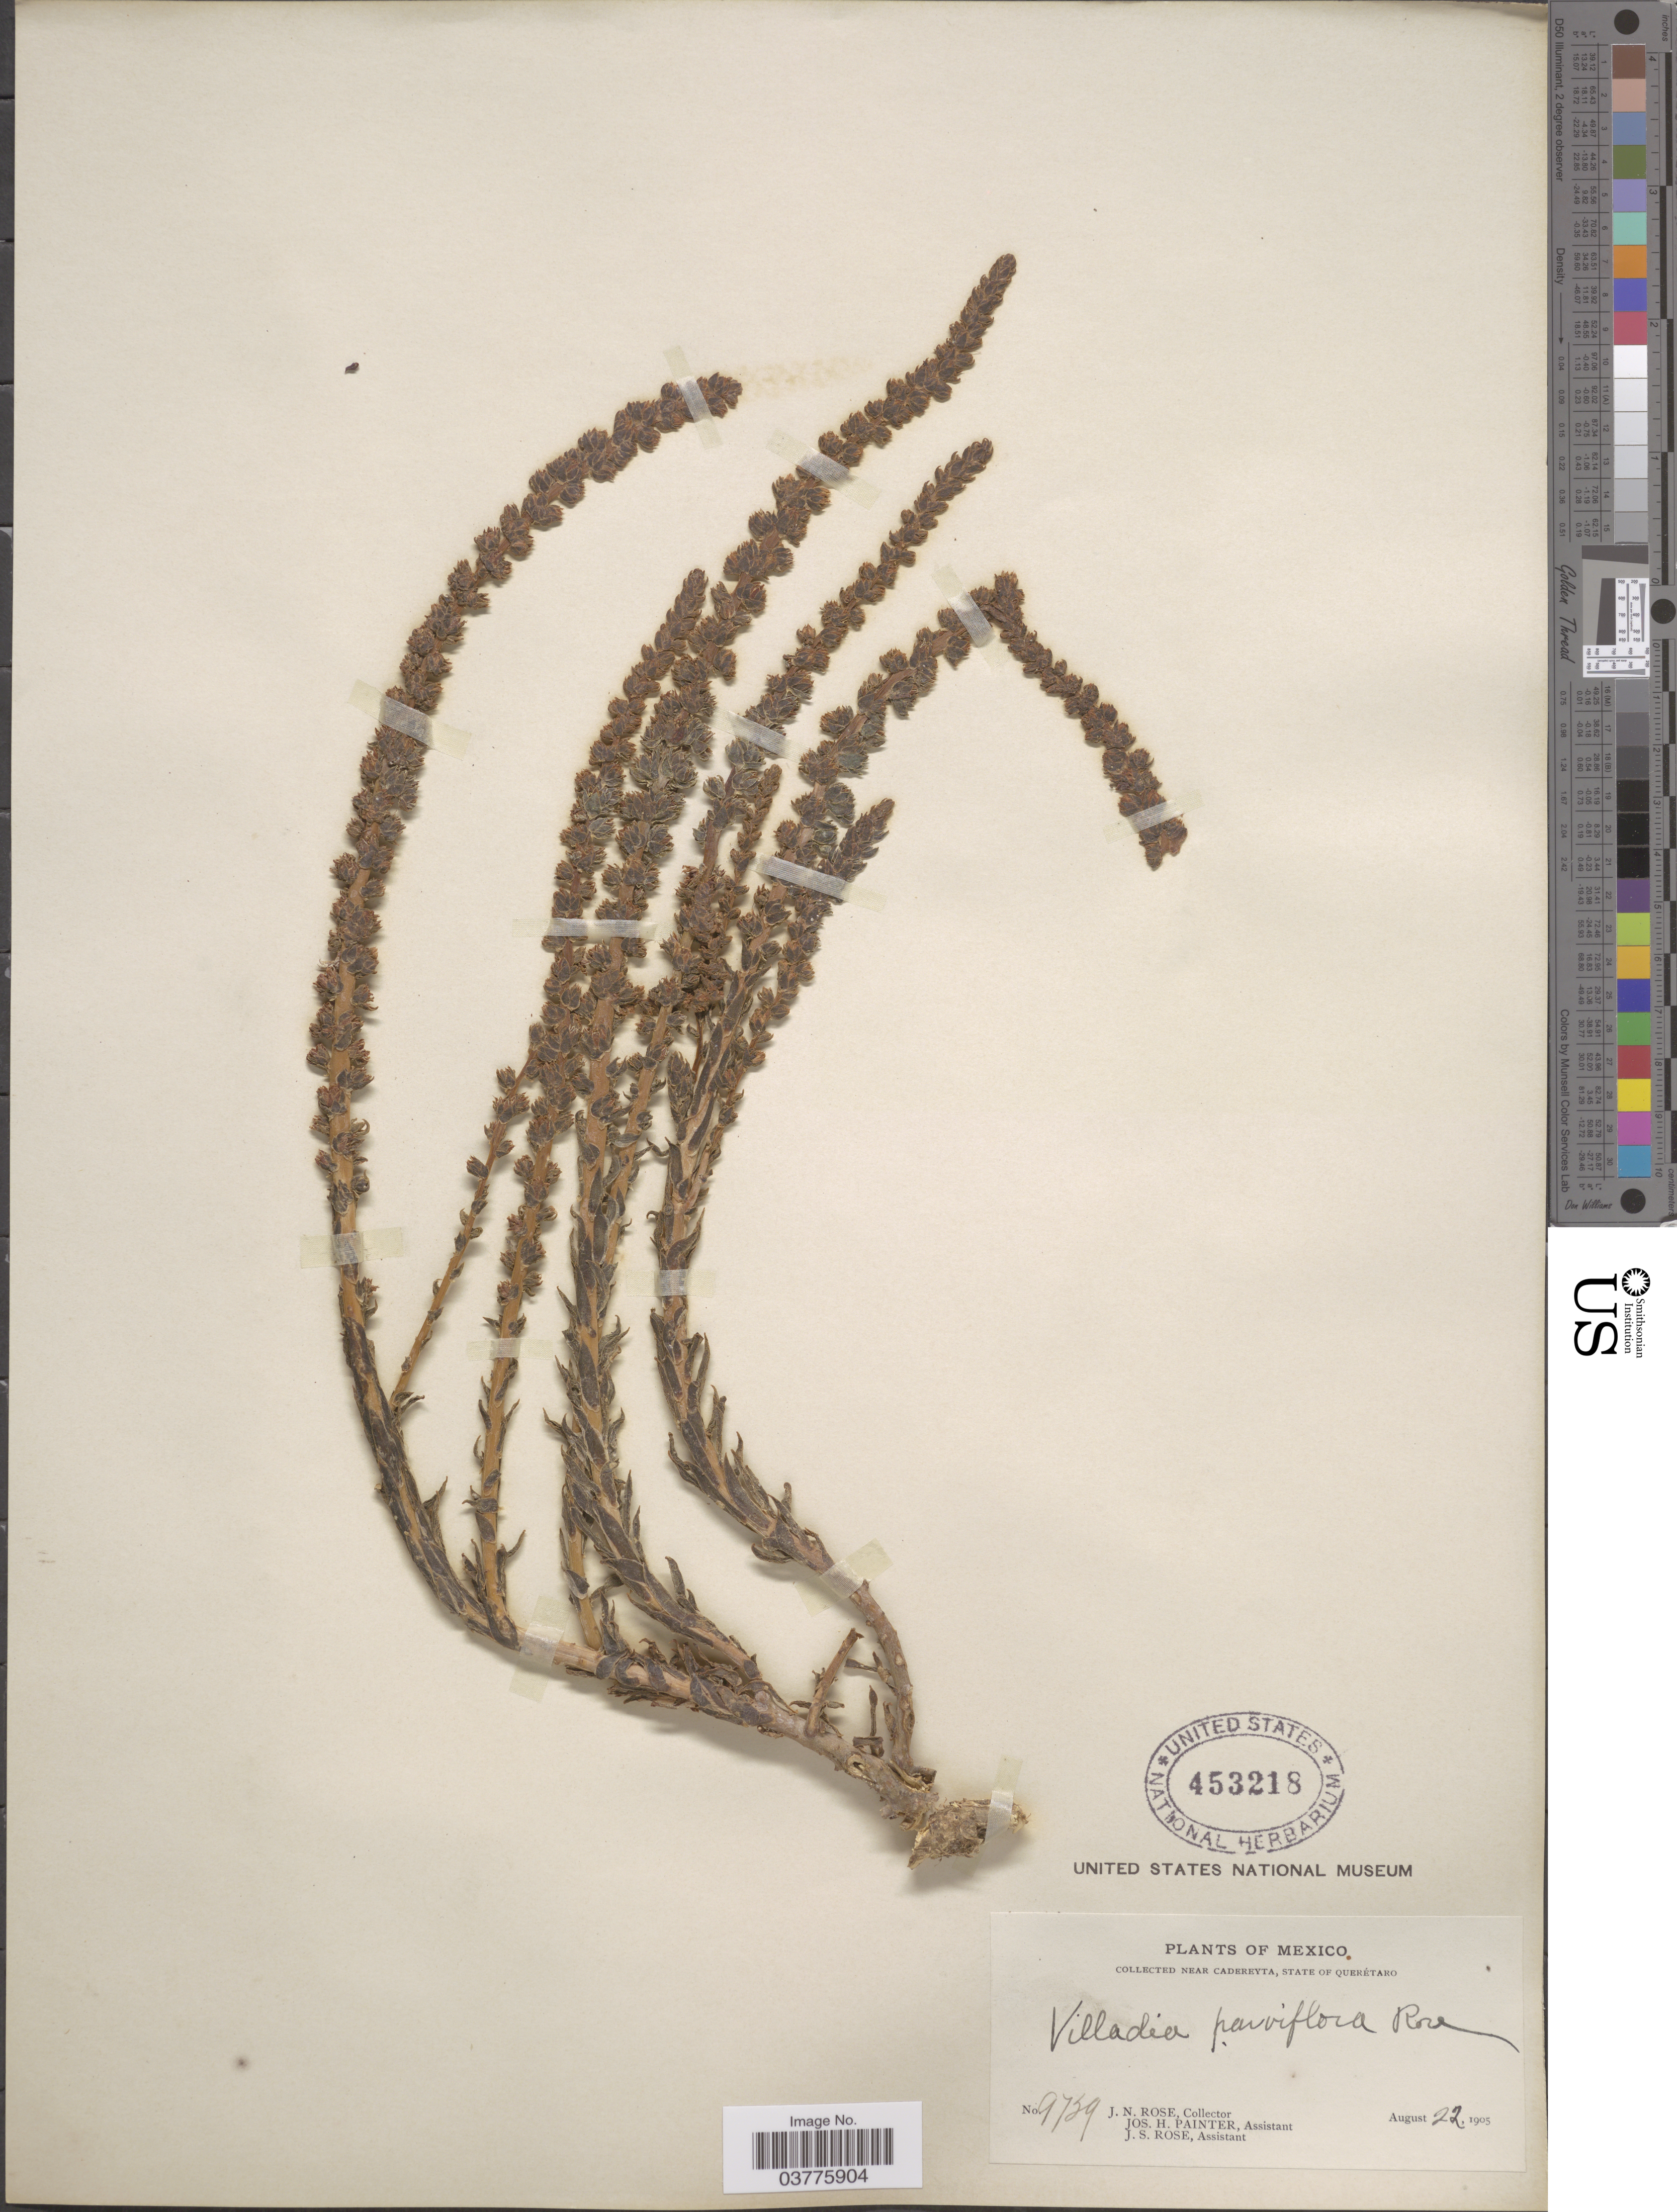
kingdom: Plantae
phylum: Tracheophyta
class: Magnoliopsida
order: Saxifragales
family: Crassulaceae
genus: Villadia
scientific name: Villadia parviflora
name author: (Hemsl.) Rose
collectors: J. N. Rose, J. H. Painter & J. S. Rose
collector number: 9739*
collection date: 1905-08-22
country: Mexico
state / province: Querétaro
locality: Near Cadereyta.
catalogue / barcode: US 453218